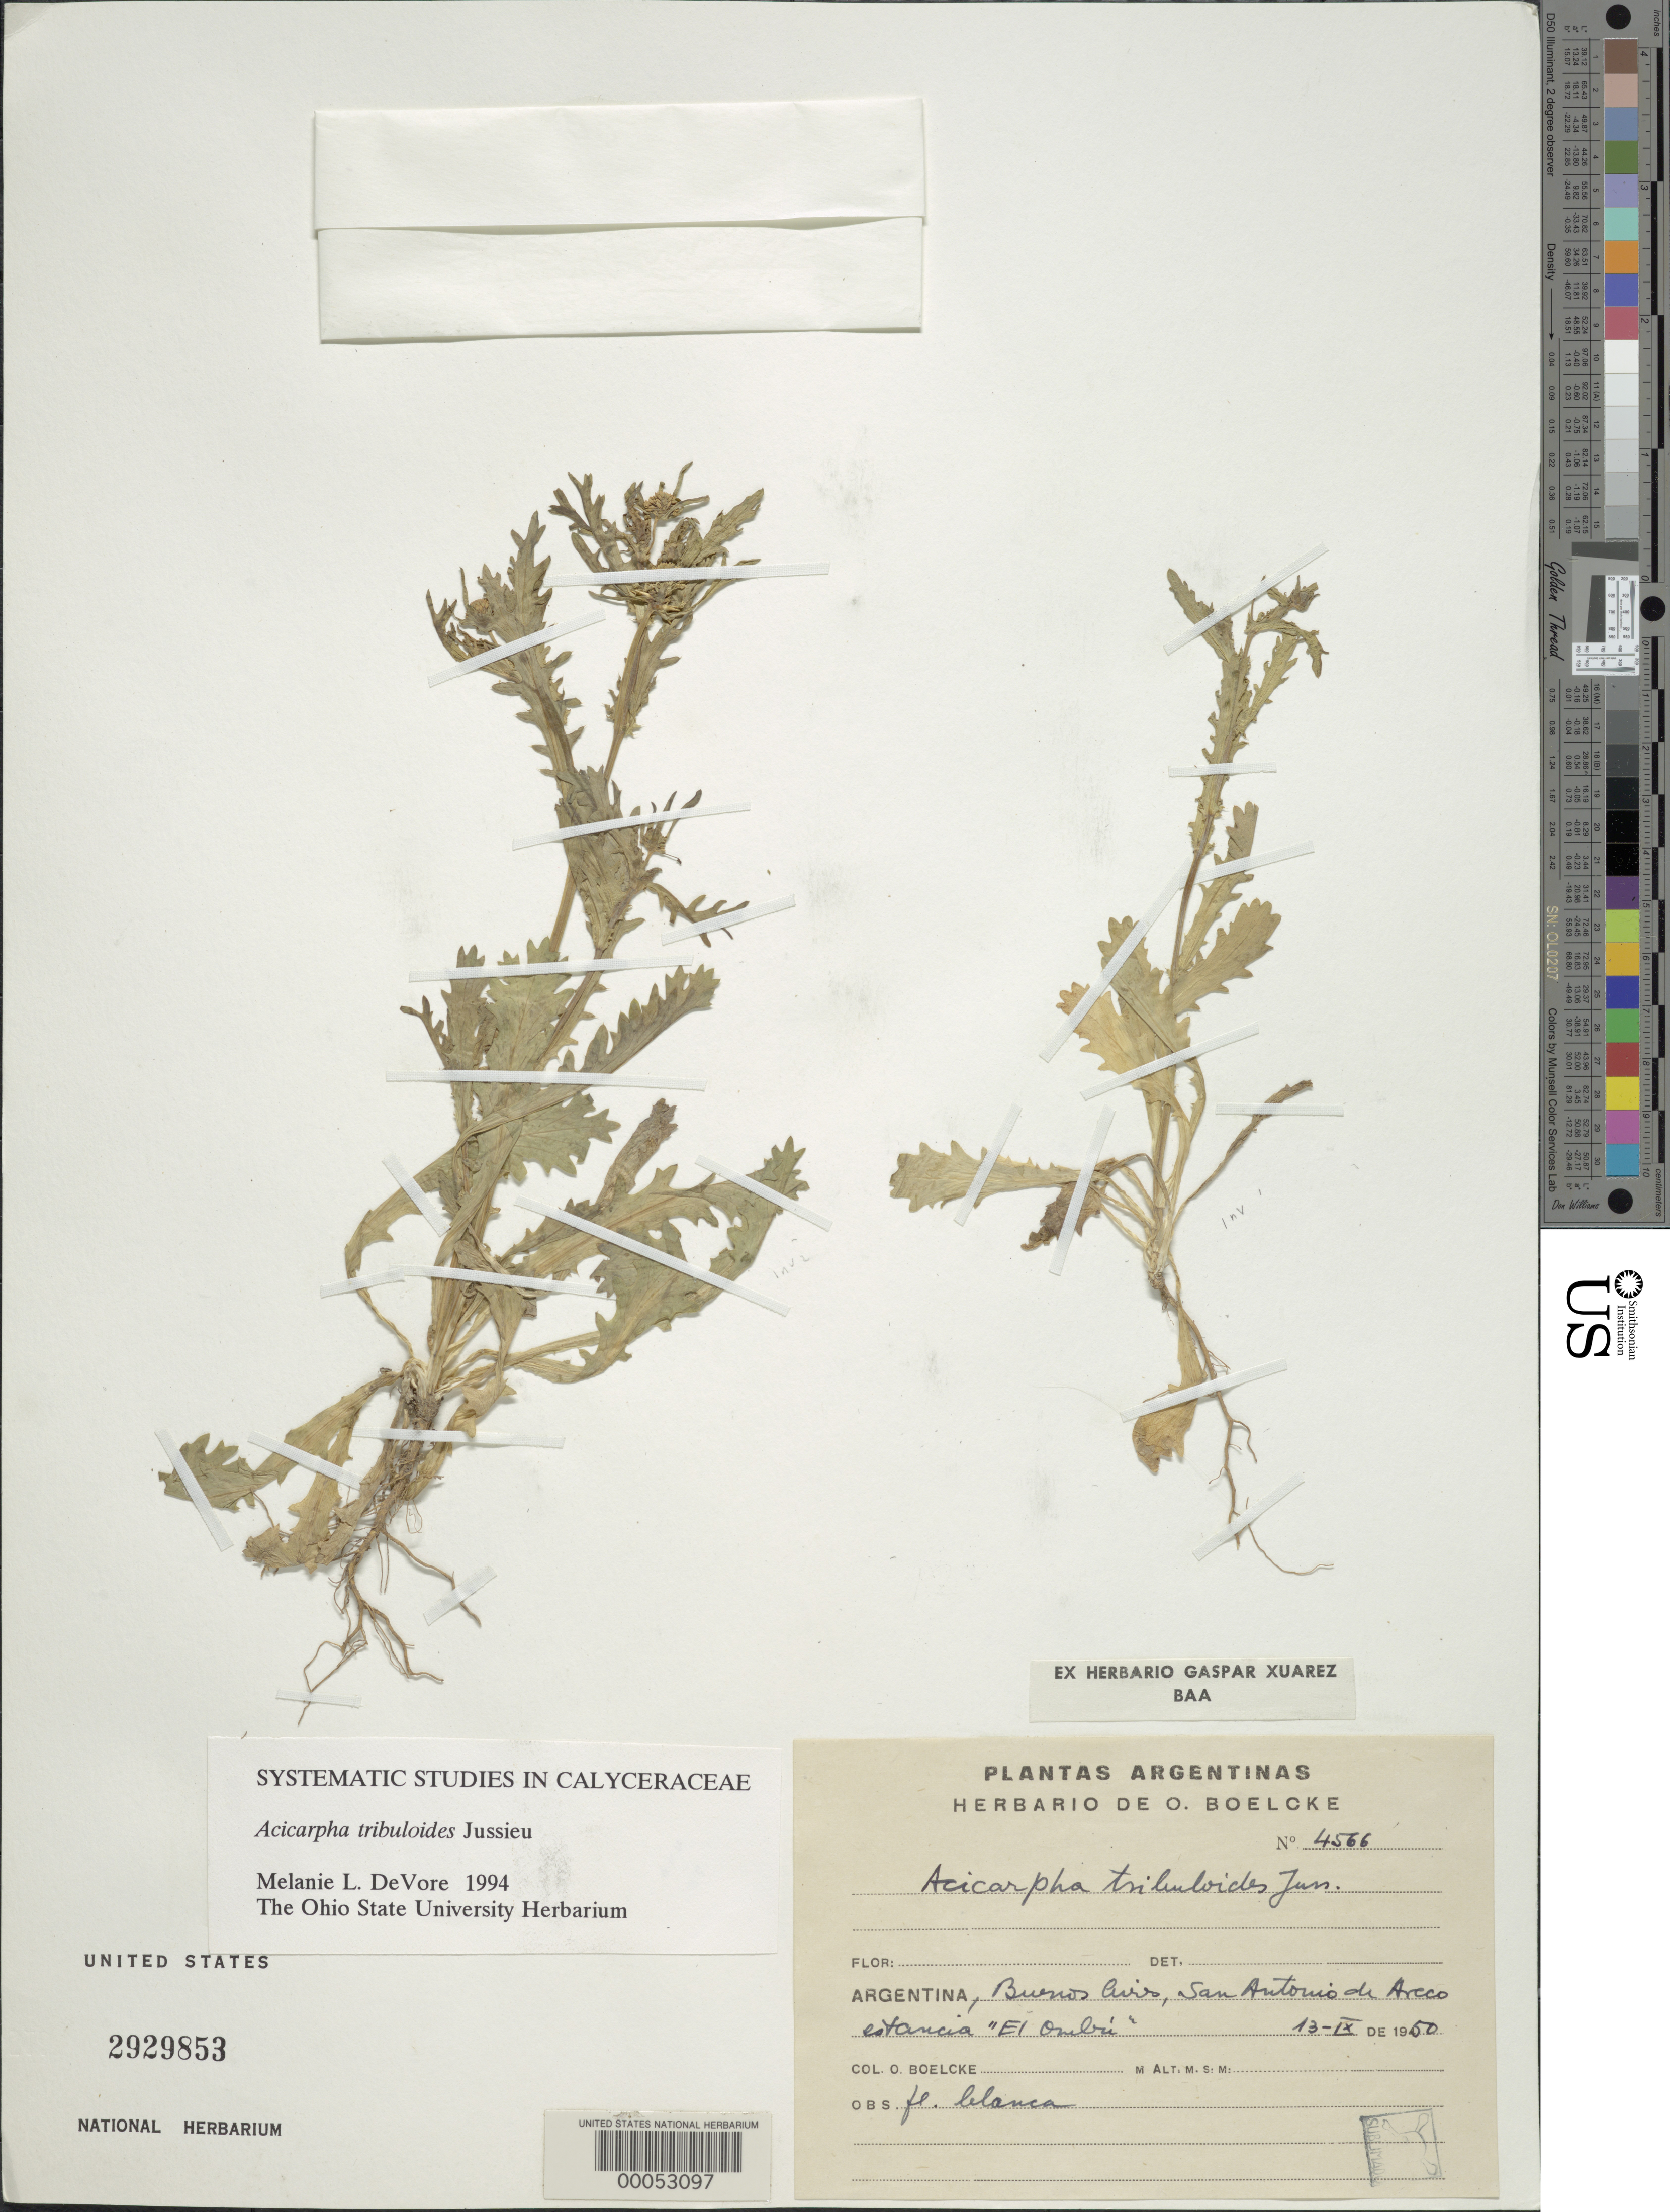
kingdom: Plantae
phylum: Tracheophyta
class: Magnoliopsida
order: Asterales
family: Calyceraceae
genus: Acicarpha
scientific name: Acicarpha tribuloides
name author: Juss.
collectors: O. Boelcke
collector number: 4566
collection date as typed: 13 Sep 1950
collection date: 1950-09-13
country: Argentina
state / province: Buenos Aires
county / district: San Antonio ?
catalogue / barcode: US 2929853